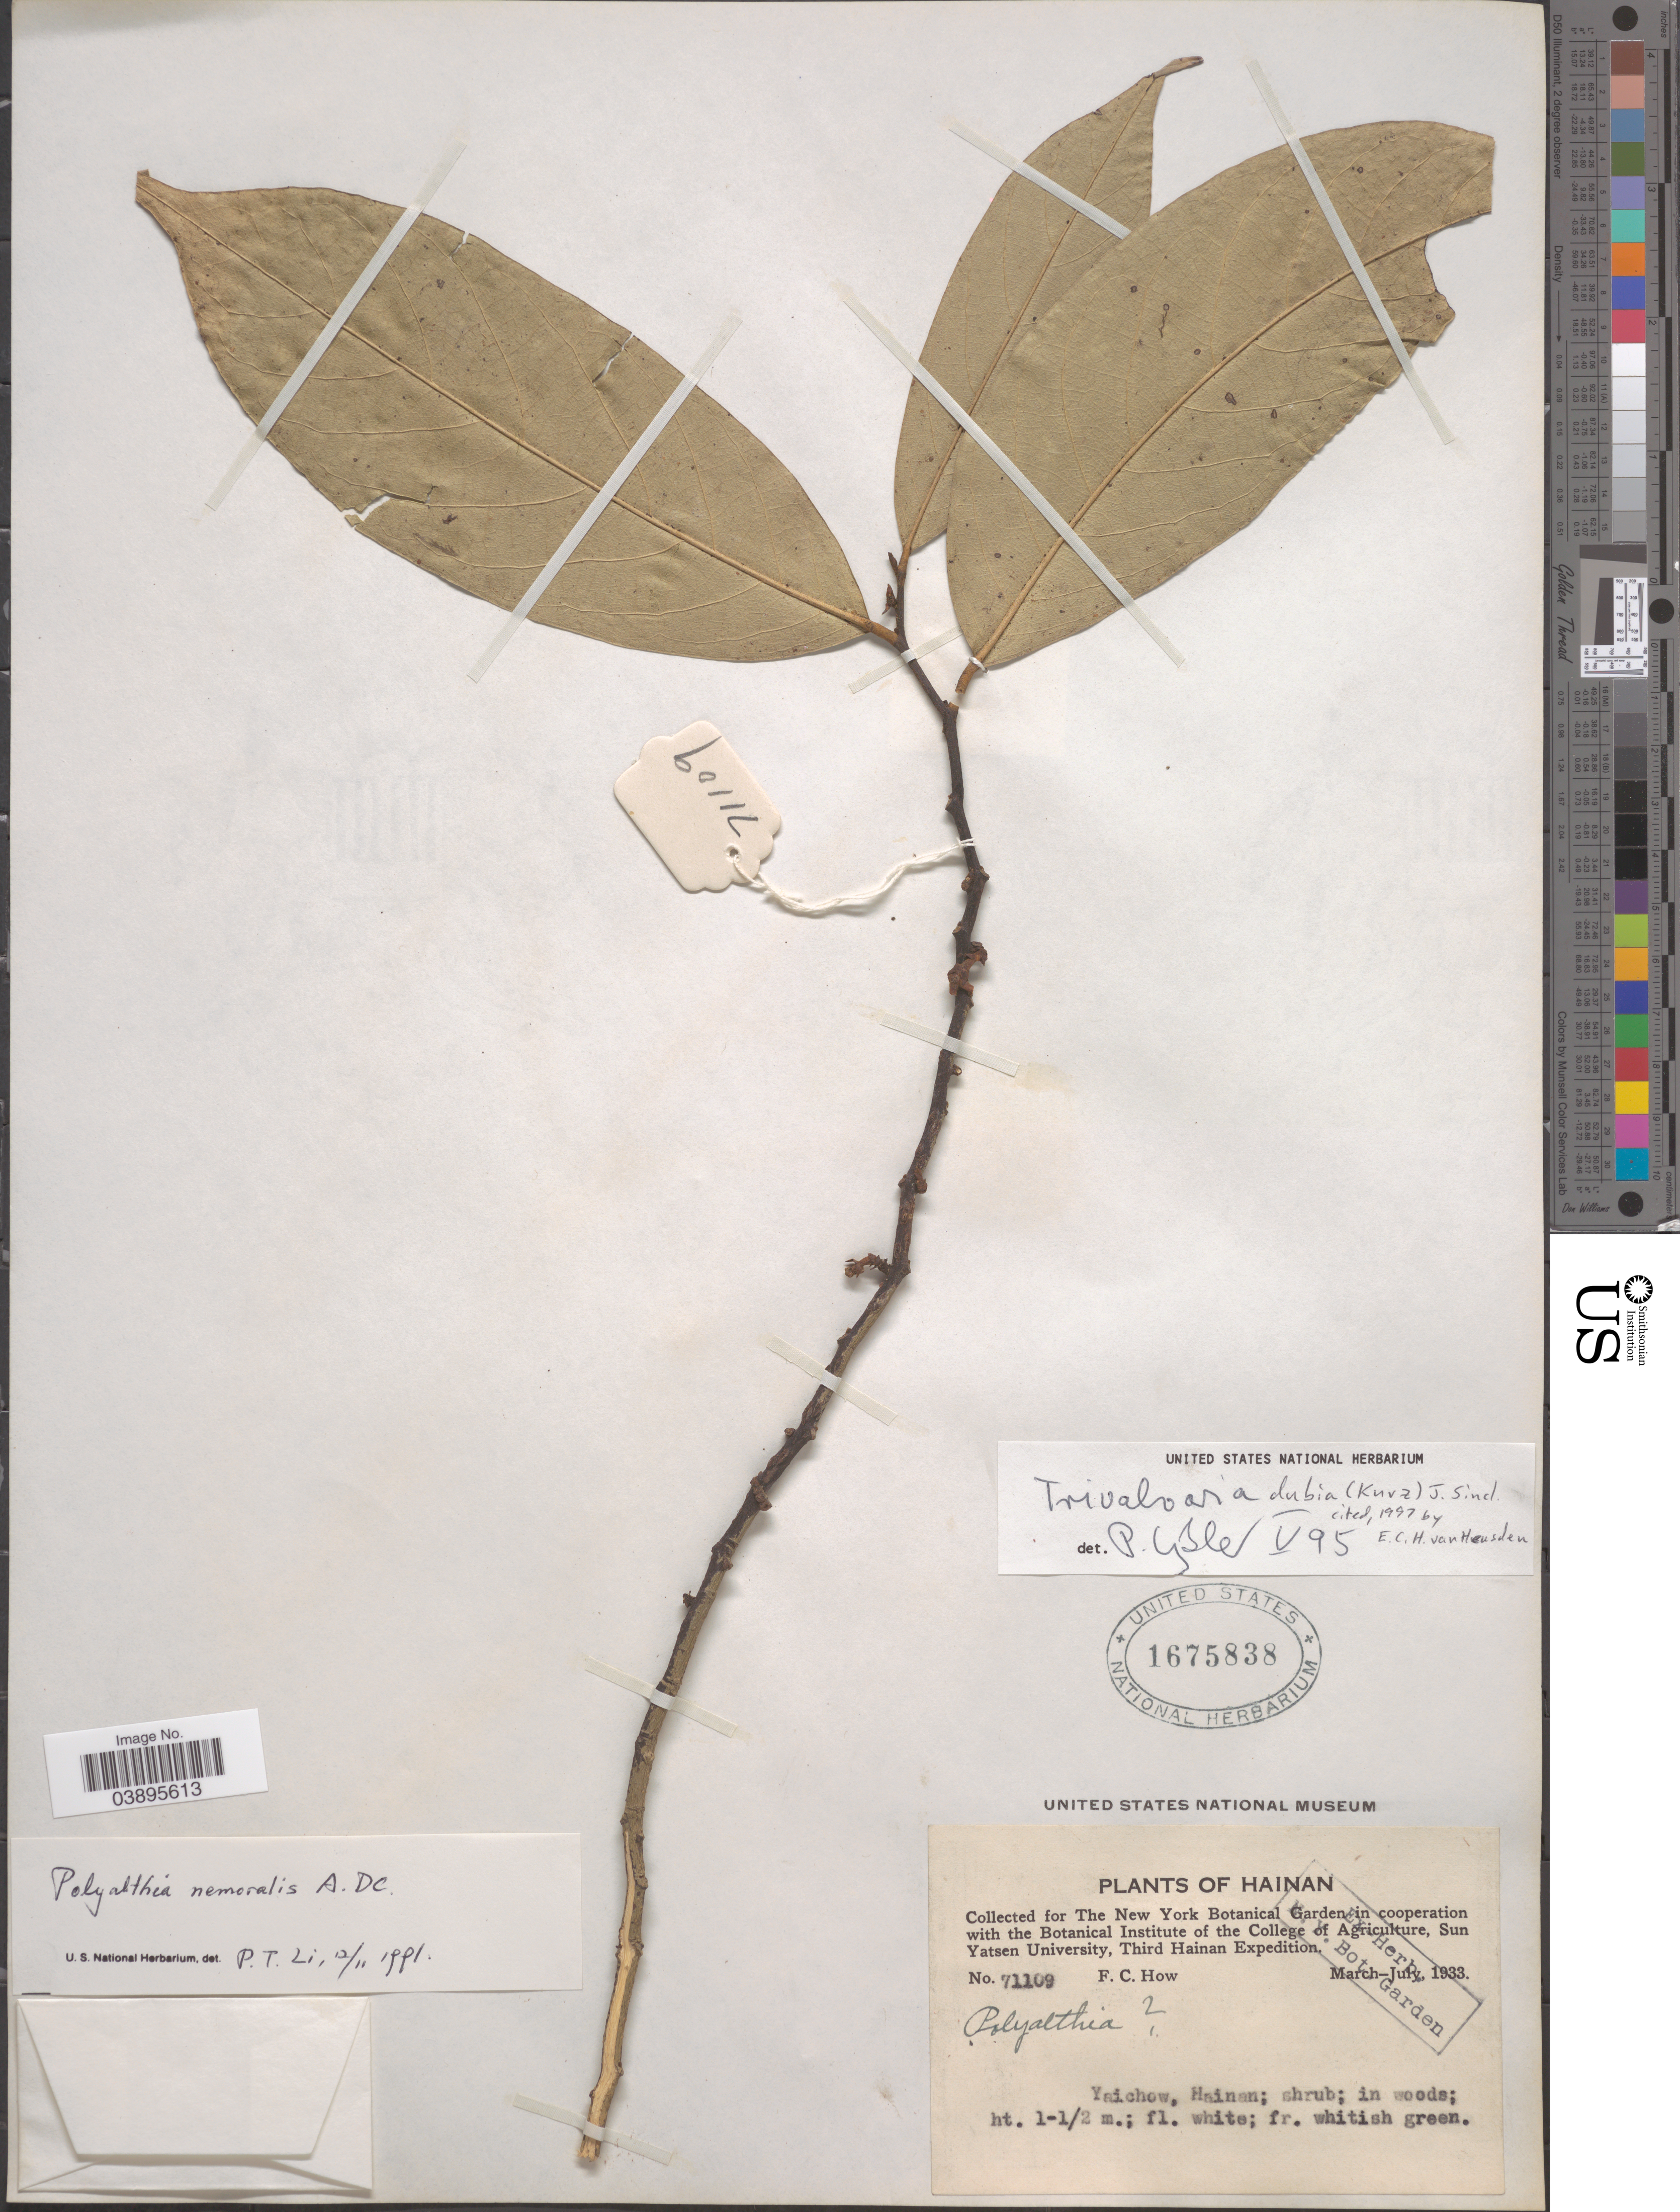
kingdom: Plantae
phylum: Tracheophyta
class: Magnoliopsida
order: Magnoliales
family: Annonaceae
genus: Trivalvaria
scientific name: Trivalvaria dubia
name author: (Kurz) J. Sincl.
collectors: F. C. How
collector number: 71109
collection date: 1933-03/1933-07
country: China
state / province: Hainan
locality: Yaichow.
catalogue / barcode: US 1675838